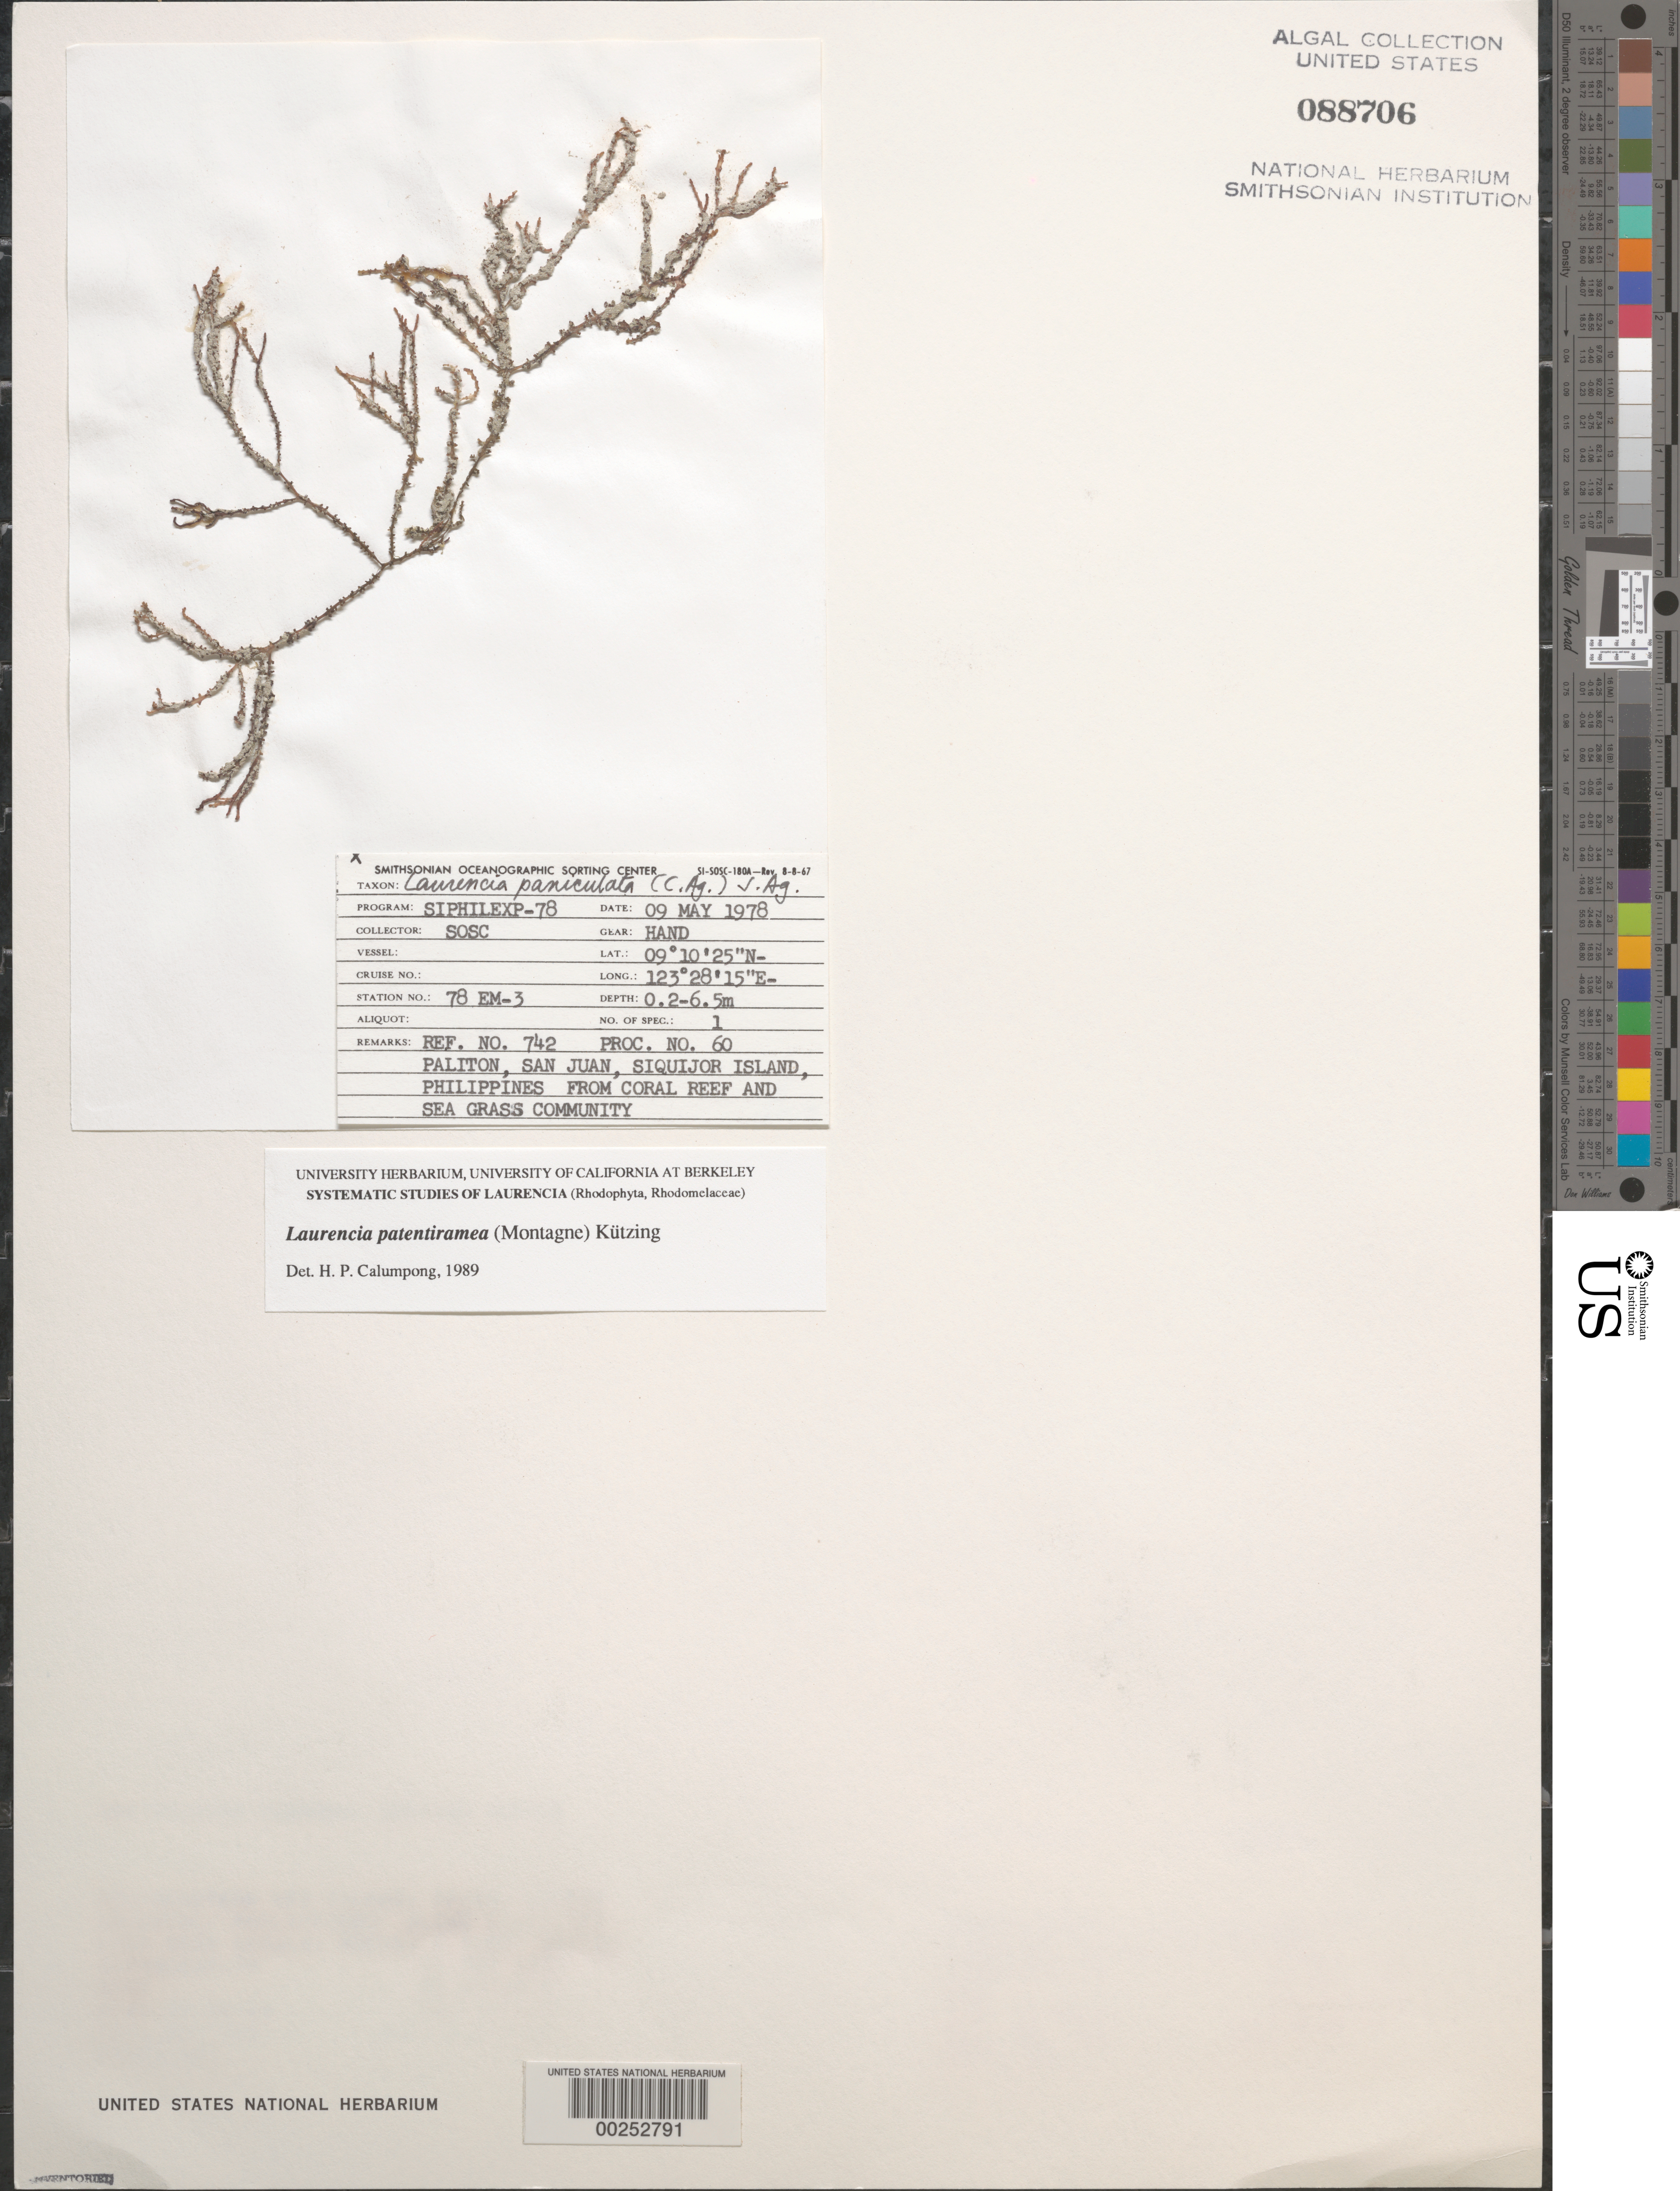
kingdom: Plantae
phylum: Rhodophyta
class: Florideophyceae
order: Ceramiales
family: Rhodomelaceae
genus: Palisada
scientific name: Palisada patentiramea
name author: (Mont.) Cassano et al.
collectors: SOSC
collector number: Station 78 Em-3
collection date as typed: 09 May 1978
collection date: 1978-05-09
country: Philippines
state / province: Central Visayas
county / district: Siquijor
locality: Visayan. Paliton, san juan, siquijor island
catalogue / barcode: US 88706